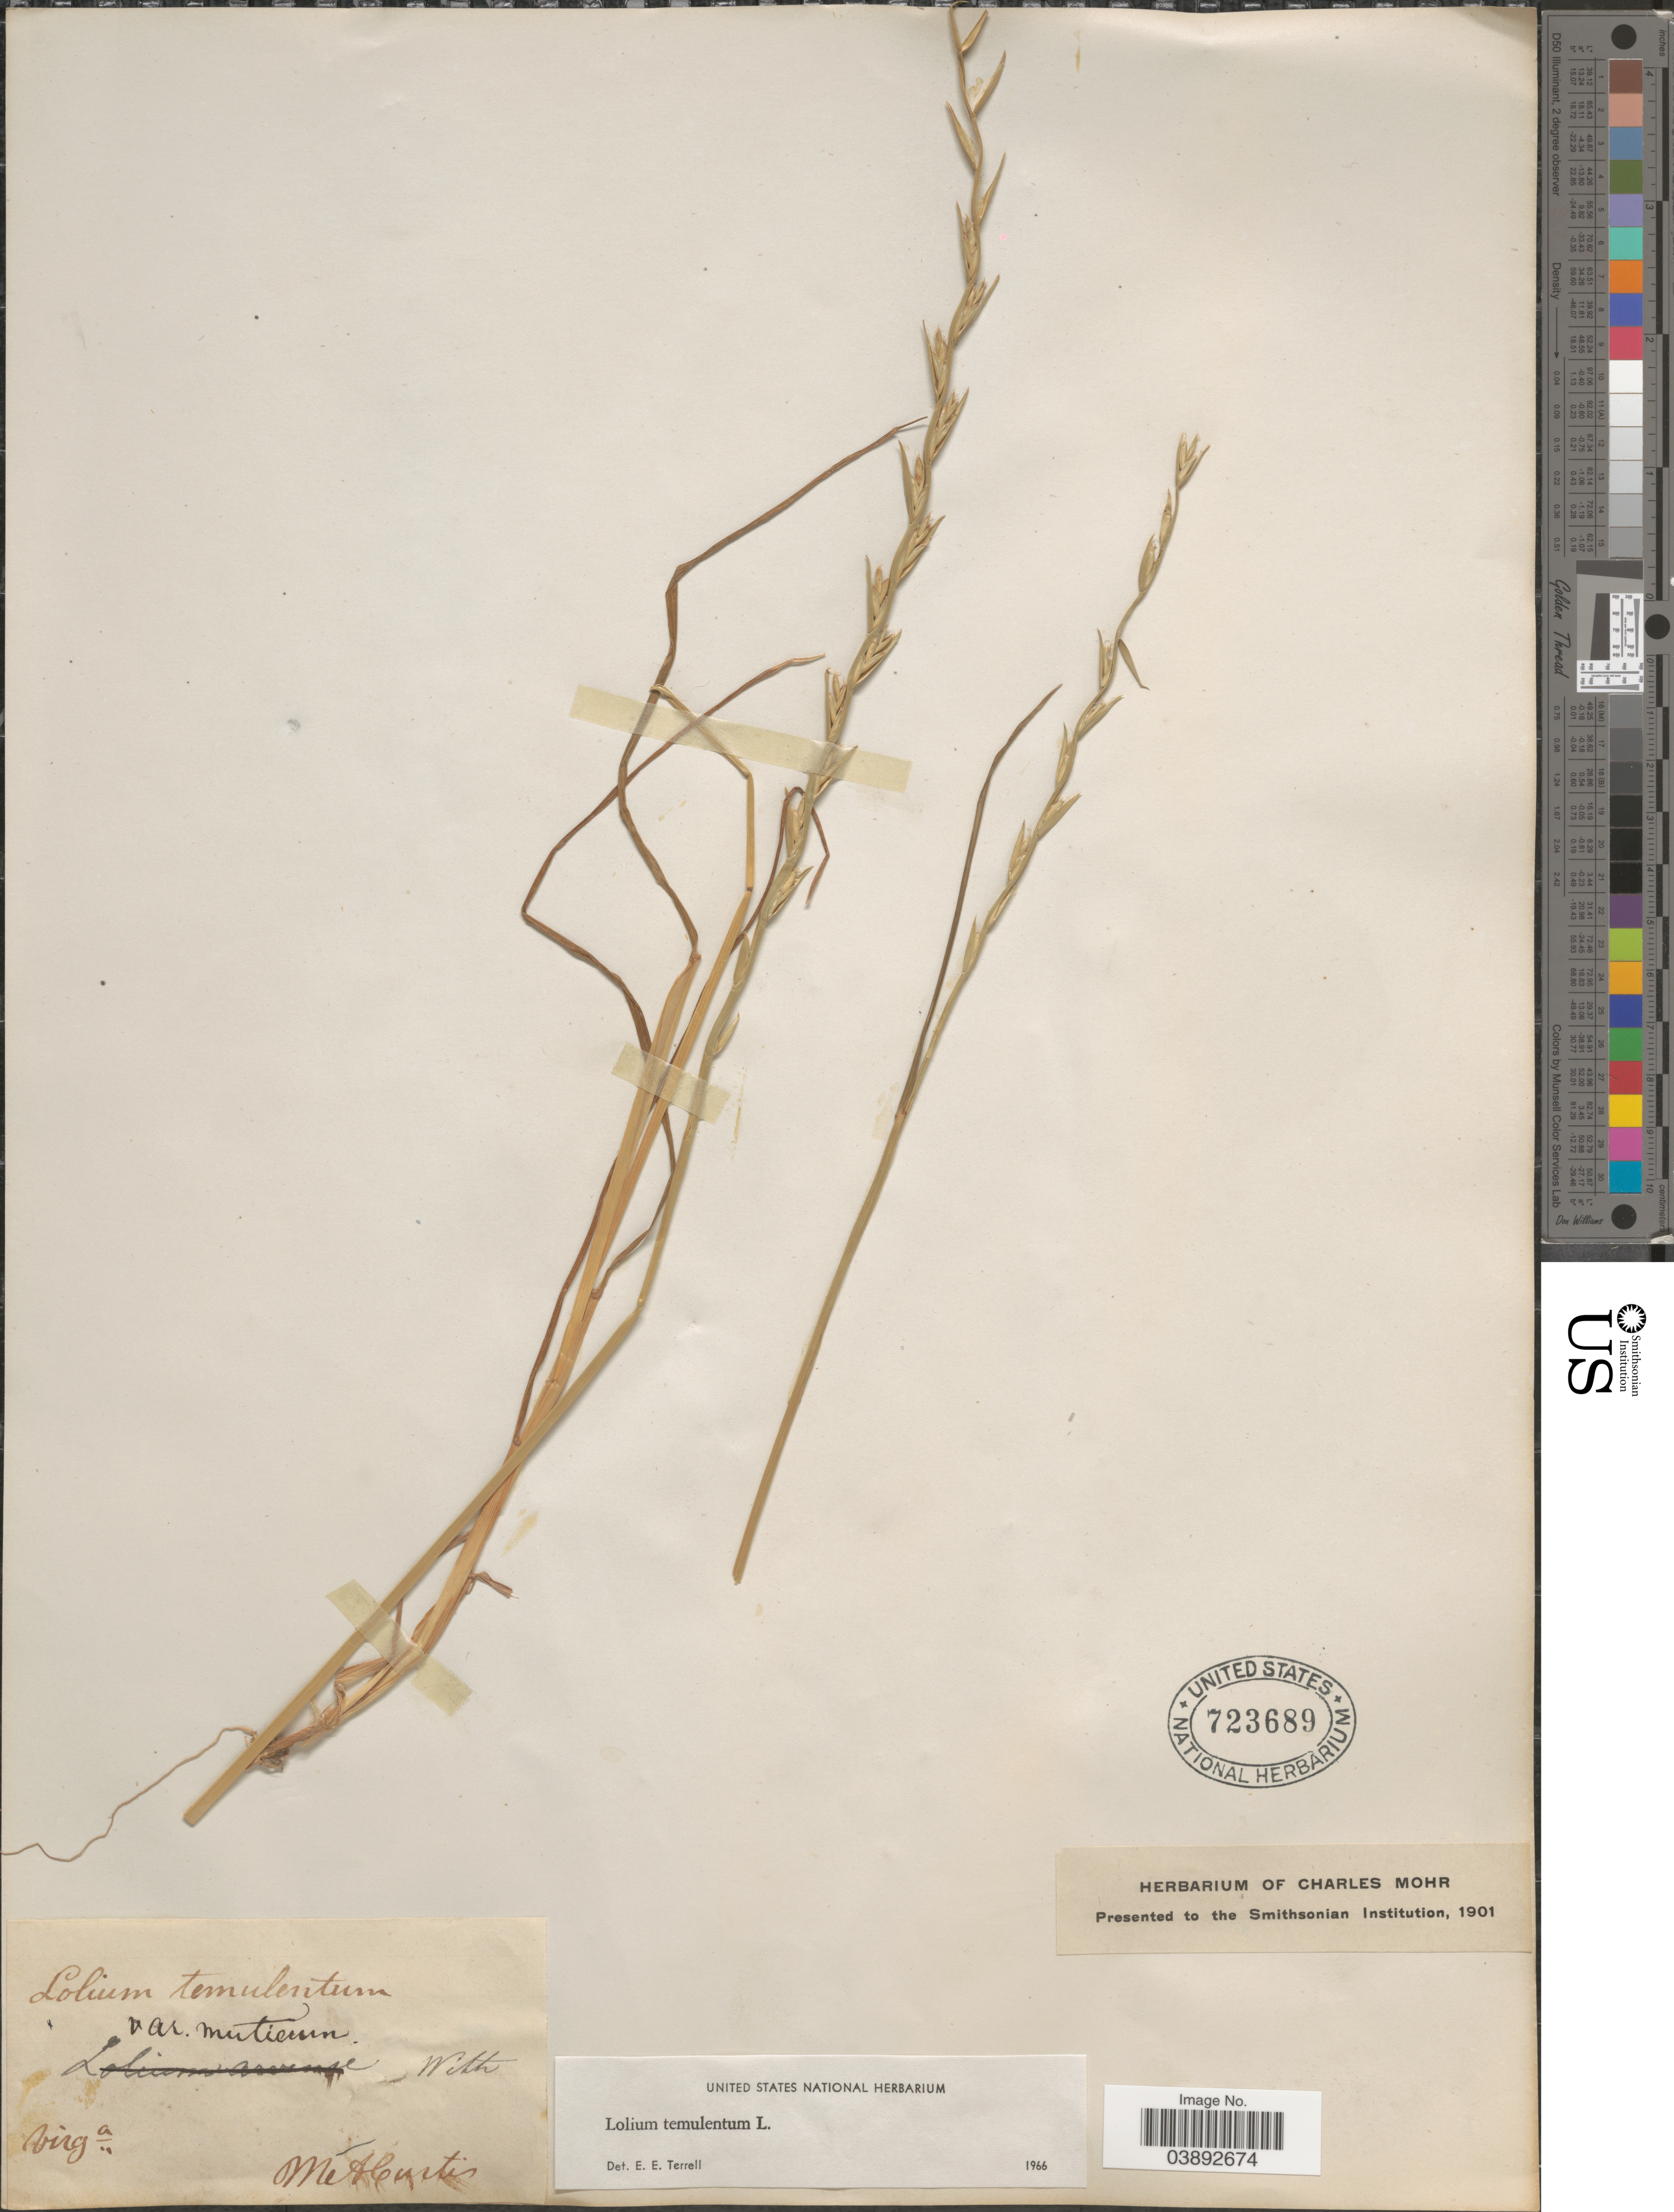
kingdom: Plantae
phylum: Tracheophyta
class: Liliopsida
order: Poales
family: Poaceae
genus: Lolium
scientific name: Lolium temulentum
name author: L.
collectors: M. A. Curtis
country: United States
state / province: Arizona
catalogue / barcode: US 723689